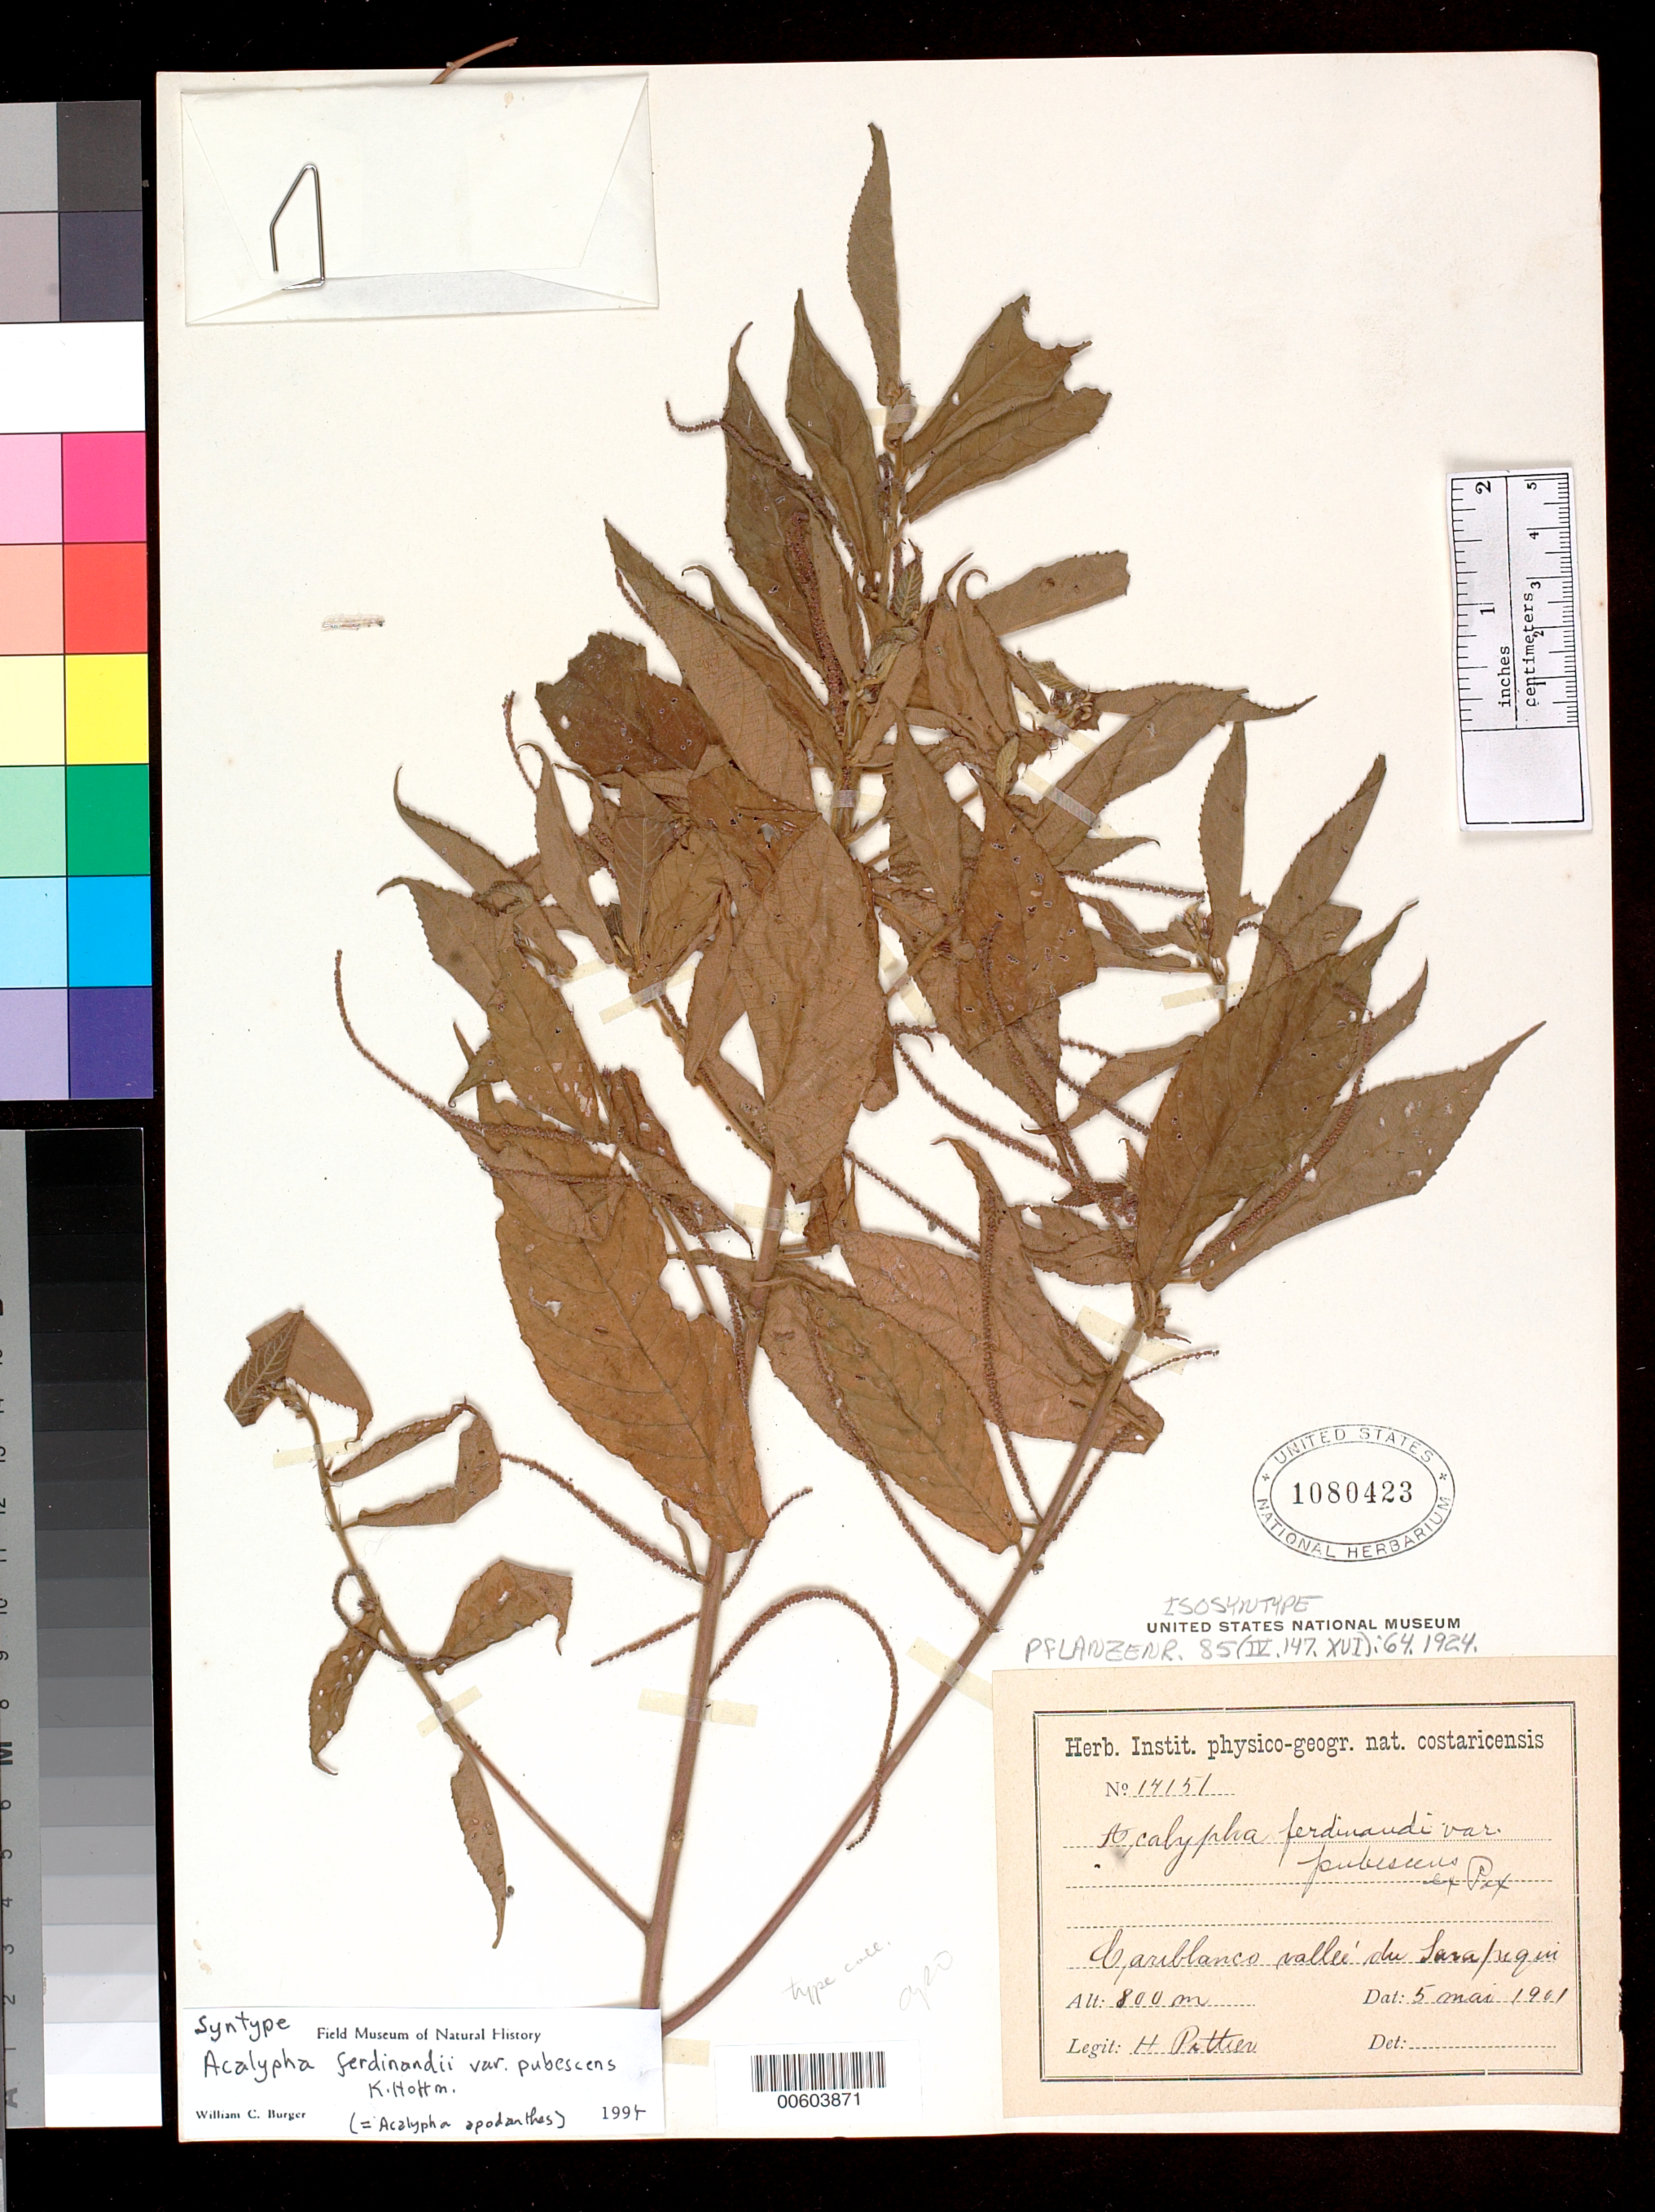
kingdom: Plantae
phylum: Tracheophyta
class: Magnoliopsida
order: Malpighiales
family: Euphorbiaceae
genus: Acalypha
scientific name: Acalypha ferdinandii var. pubescens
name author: K. Hoffm. in Engl.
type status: Isosyntype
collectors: H. F. Pittier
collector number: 14151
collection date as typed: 05 May 1901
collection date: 1901-05-05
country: Costa Rica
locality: Tariblanco Valle du Sarapiqui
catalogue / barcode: US 1080423